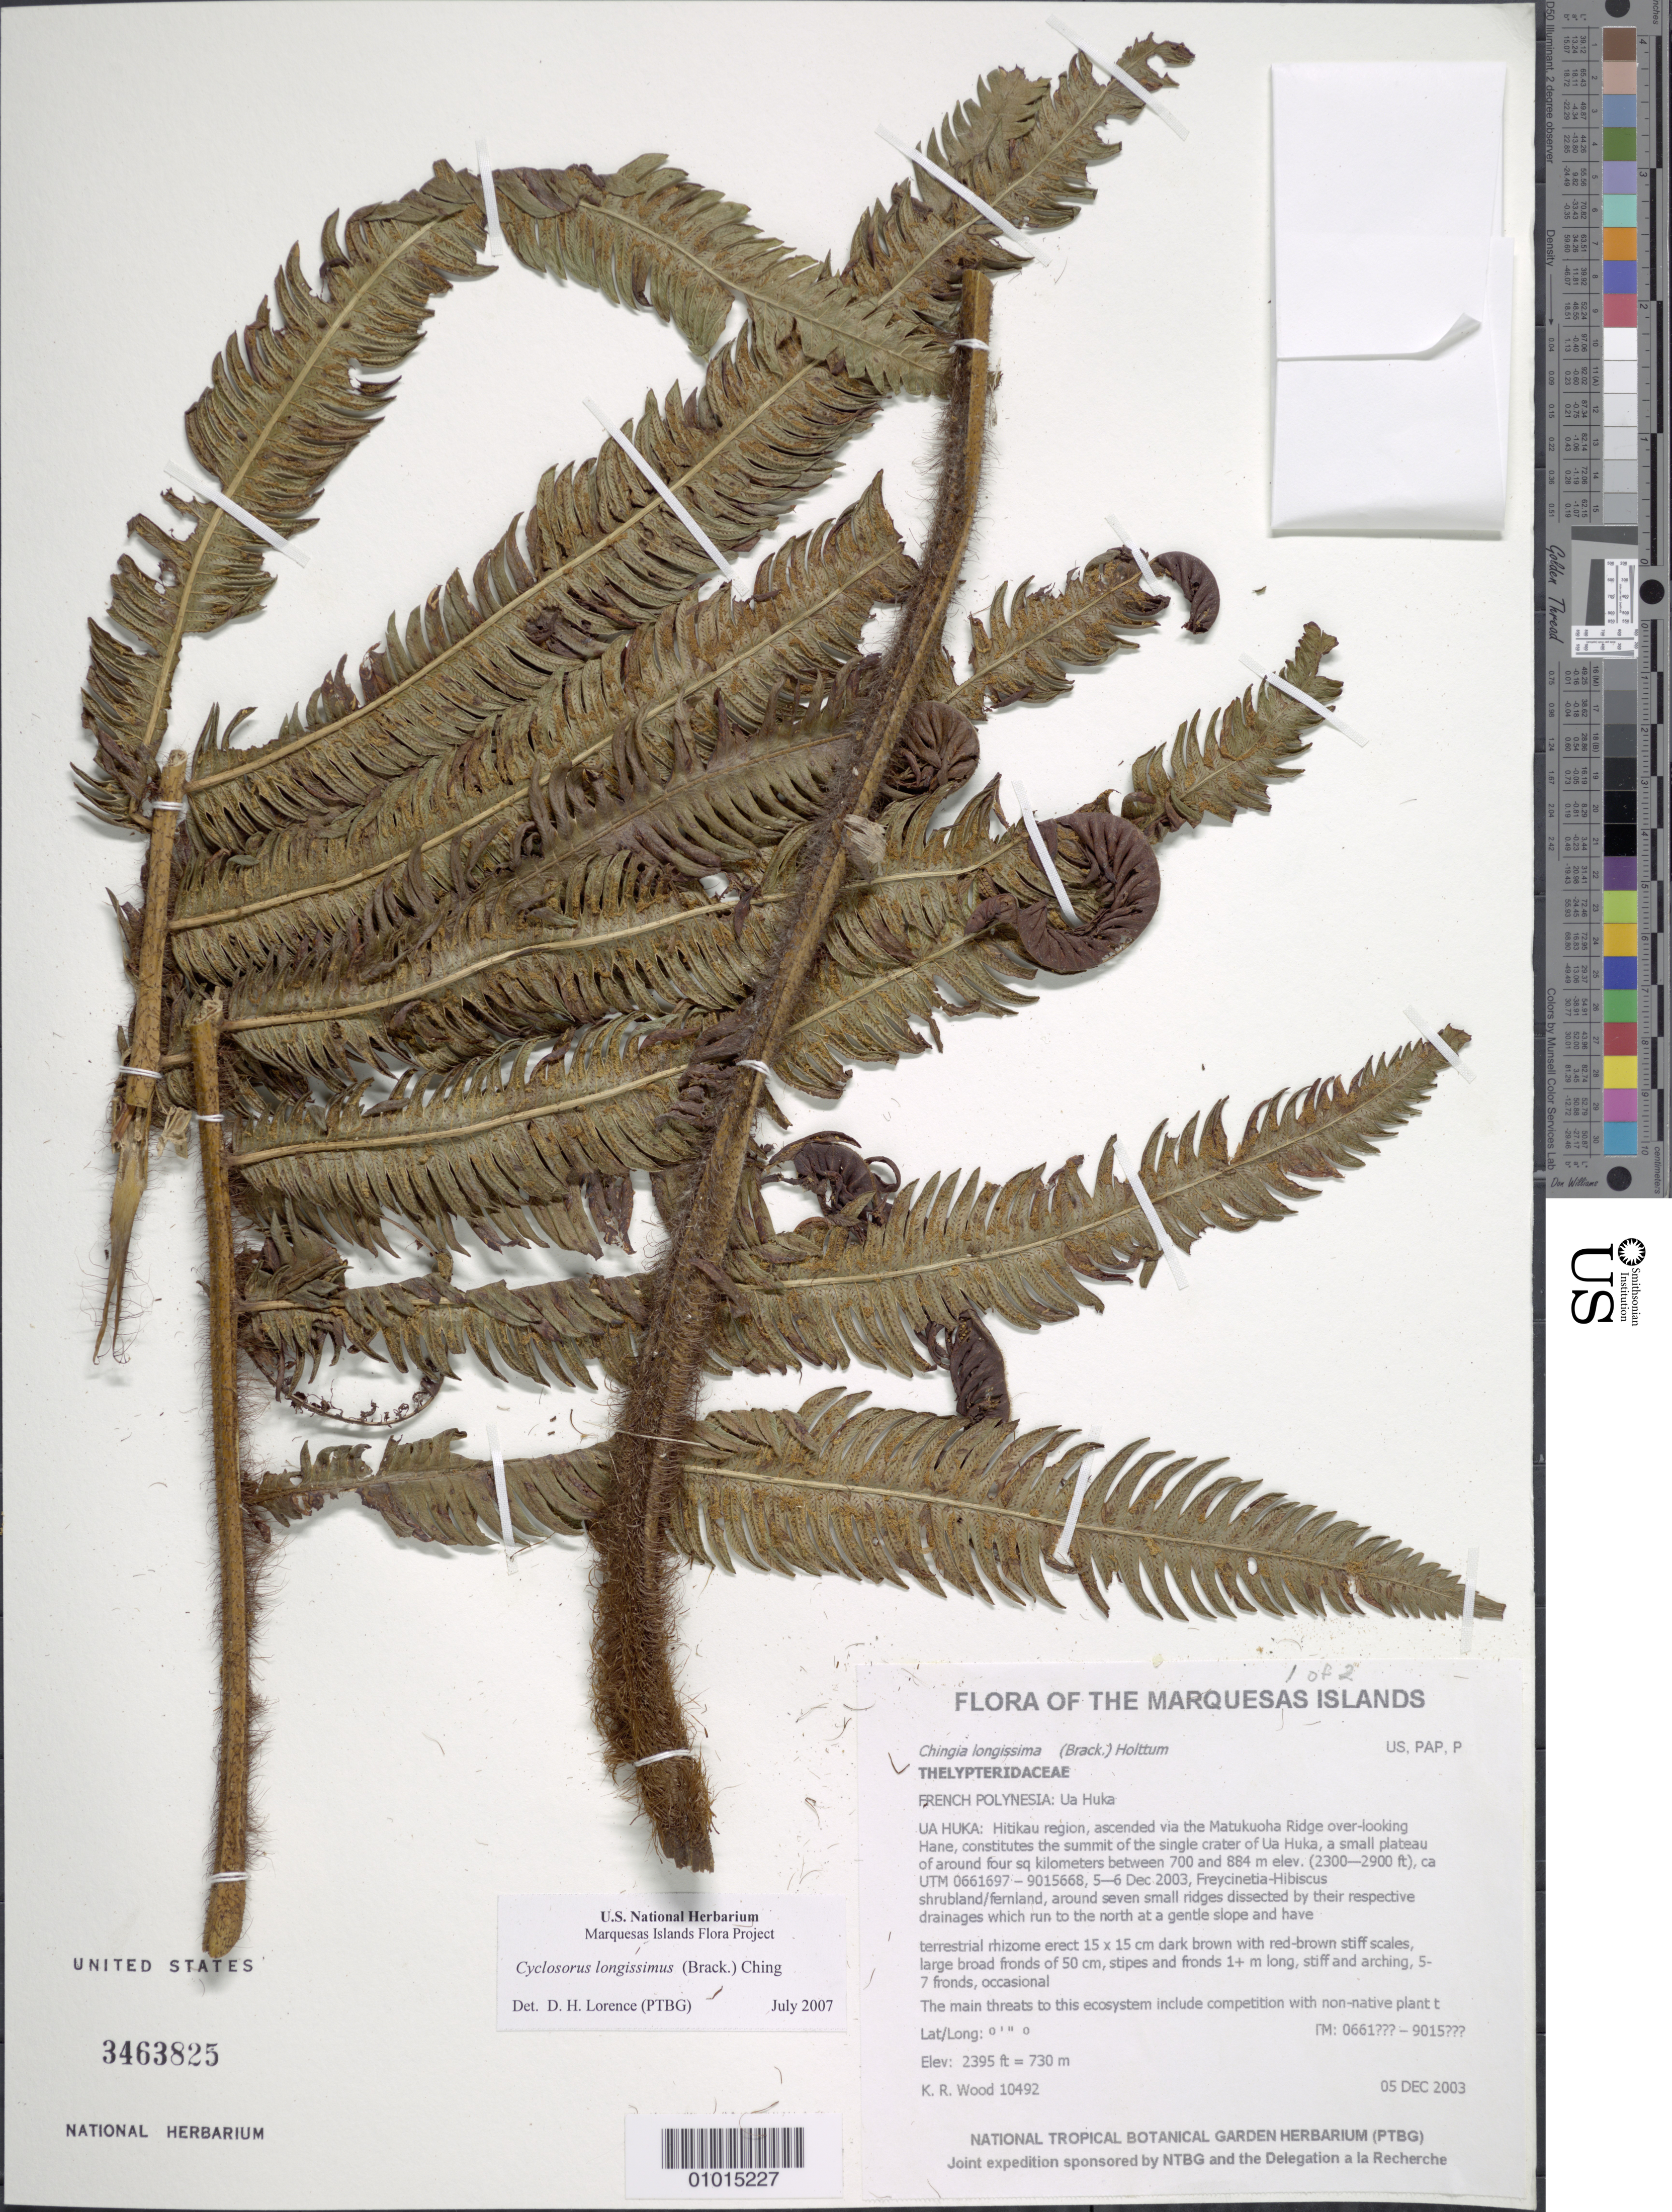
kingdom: Plantae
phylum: Tracheophyta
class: Polypodiopsida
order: Polypodiales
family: Thelypteridaceae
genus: Chingia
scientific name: Chingia longissima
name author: (Brack.) Holttum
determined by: Wagner, W. L., (BOT), Smithsonian Institution - National Museum of Natural History (UNITED STATES)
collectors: K. R. Wood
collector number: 10492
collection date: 2003-12-05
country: French Polynesia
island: Ua Huka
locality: Hitikau region, ascended via the Matukuoha Ridge over-looking Hane, constitutes the summit of the single crater of Ua Huka, a small plateau of around 4 km² between 700 and 884 m elev.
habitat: Freycinetia - Hibiscus shrubland/fernland, around 7 small ridges dissected by their respective drainages which run to the north at a gentle slope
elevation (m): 730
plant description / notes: Competition with non-native plant taxa or animals that could make their way up from the lower regions. The area should be biologically monitored periodically for any such threats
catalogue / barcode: US 3463825